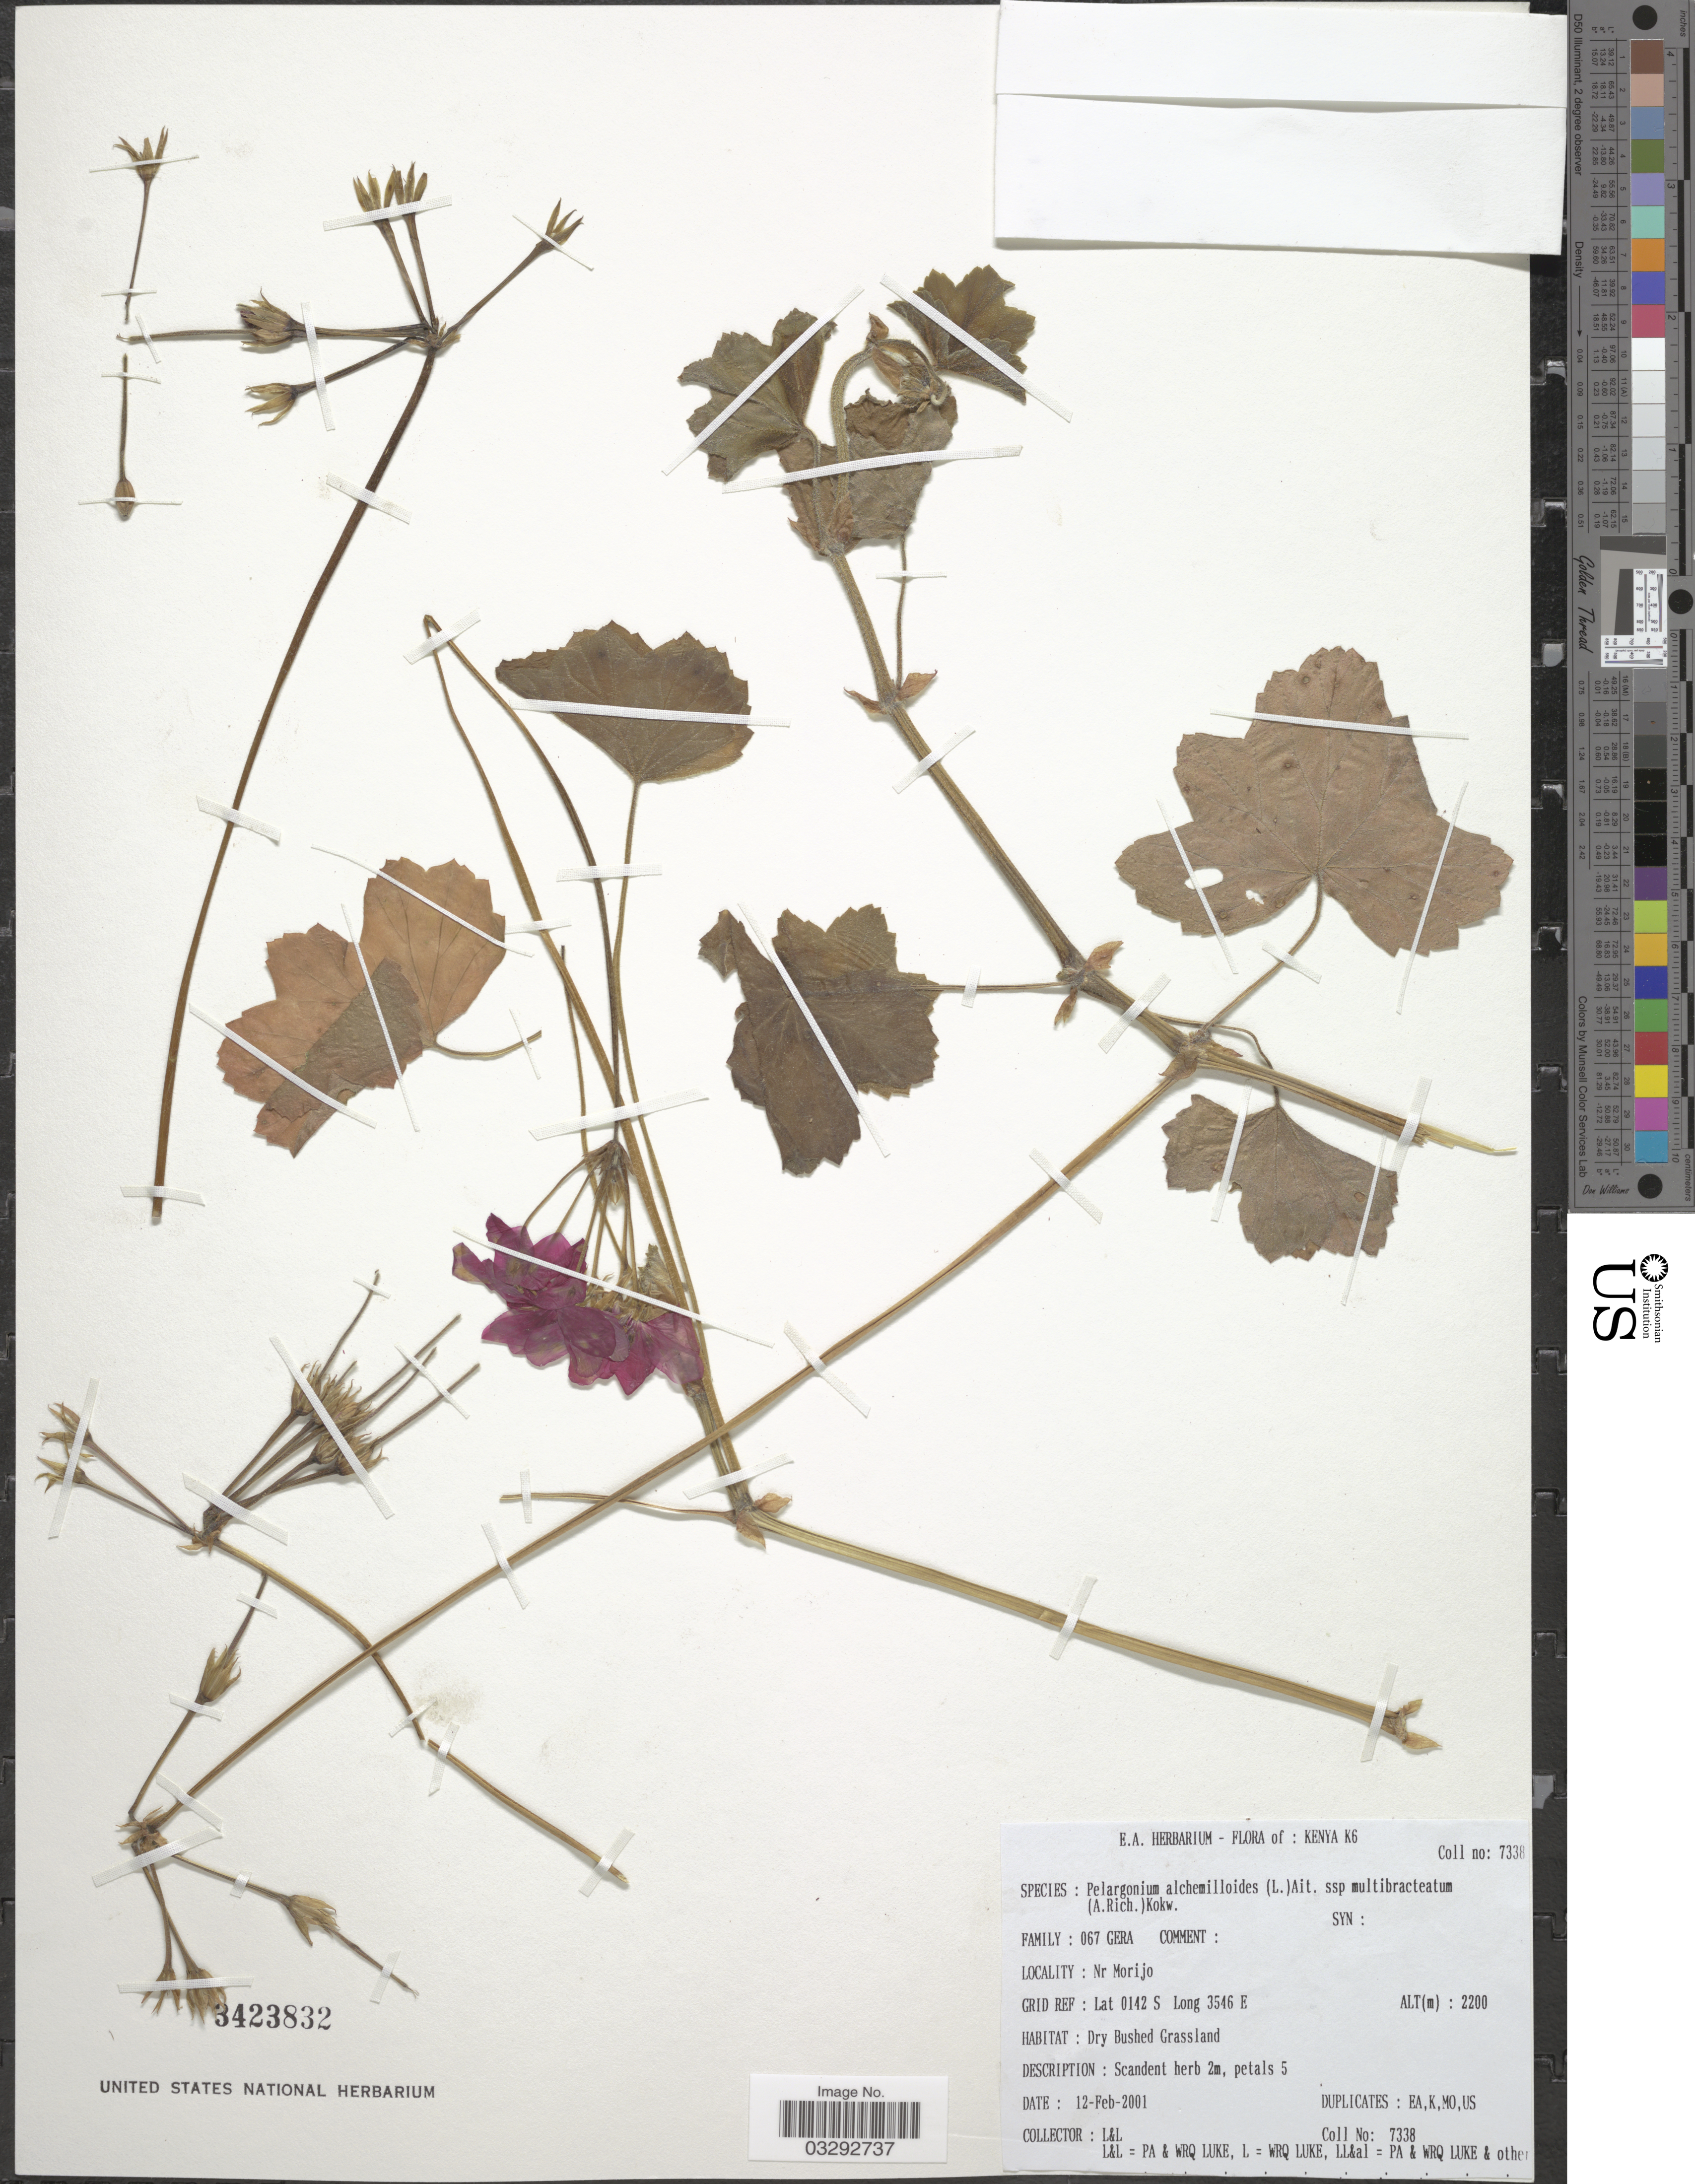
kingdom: Plantae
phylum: Tracheophyta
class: Magnoliopsida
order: Geraniales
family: Geraniaceae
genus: Pelargonium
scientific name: Pelargonium alchemilloides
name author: (L.) Aiton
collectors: P. Luke & Q. Luke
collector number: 7338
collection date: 2001-02-12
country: Kenya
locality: Nr Morijo.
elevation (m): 2200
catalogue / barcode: US 3423832